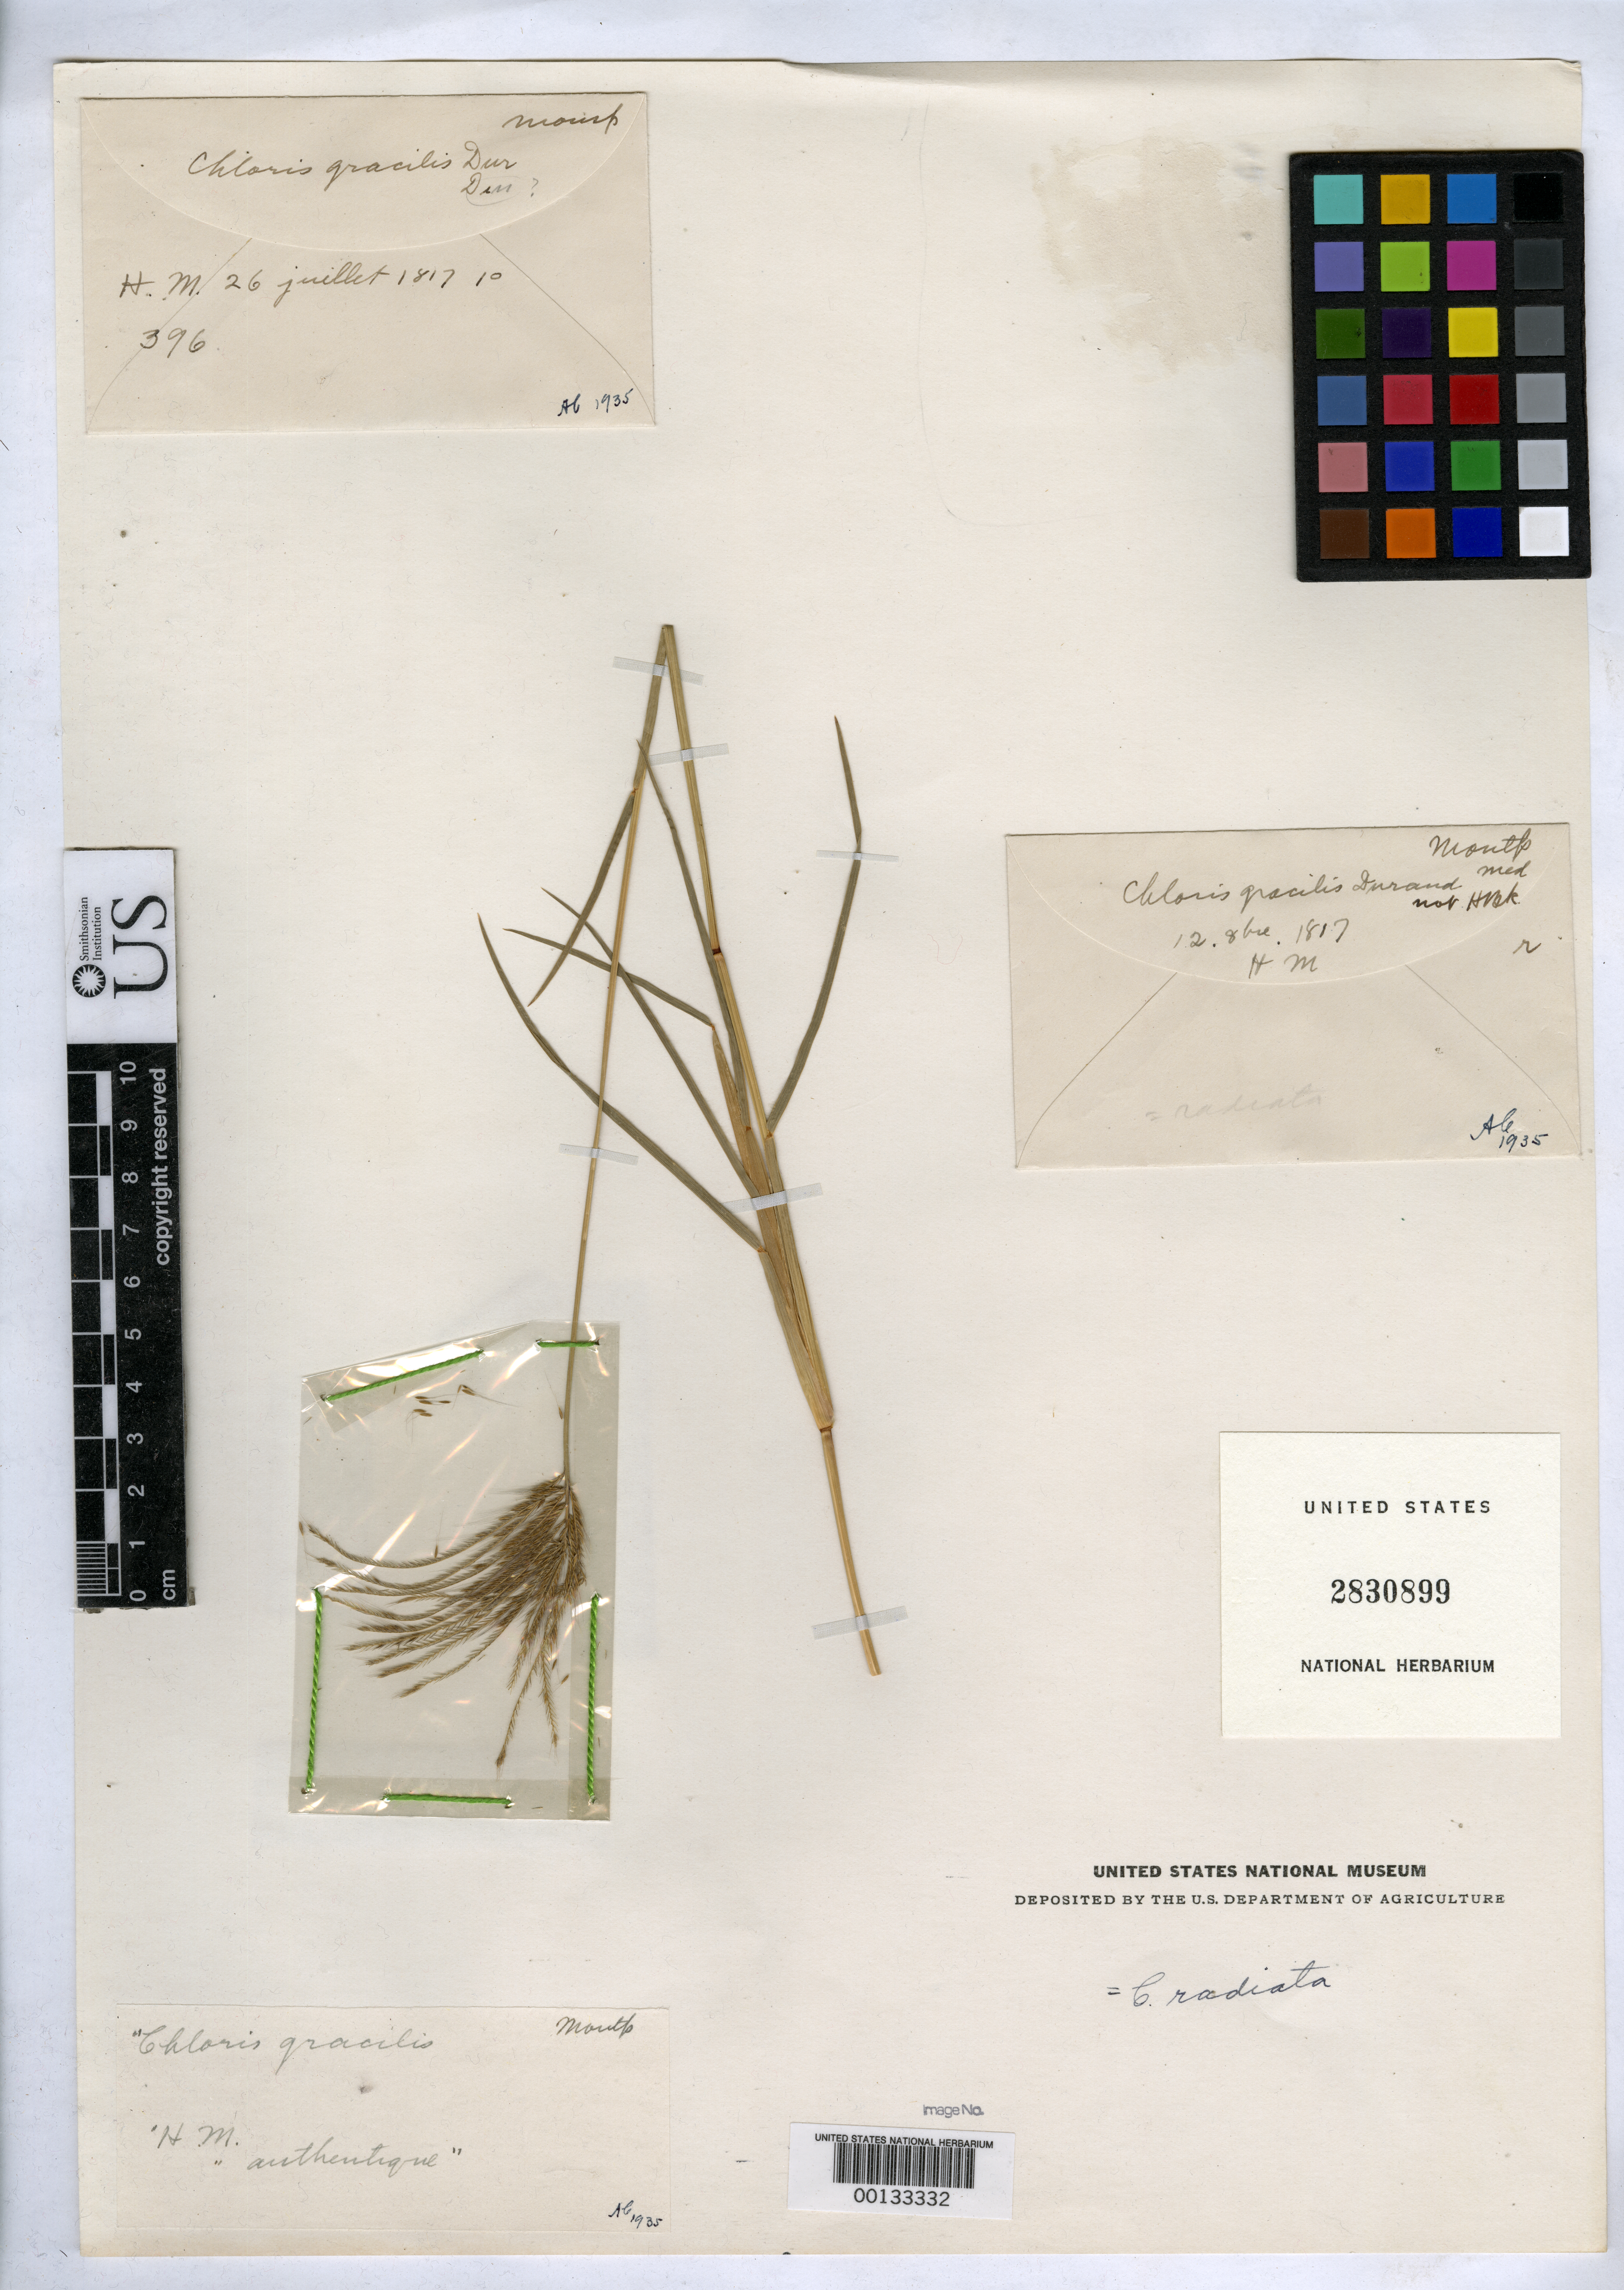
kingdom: Plantae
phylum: Tracheophyta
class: Liliopsida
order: Poales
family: Poaceae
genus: Chloris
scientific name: Chloris gracilis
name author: P. Durand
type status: Type Fragment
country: Jamaica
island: Greater Antilles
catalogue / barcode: US 2830899